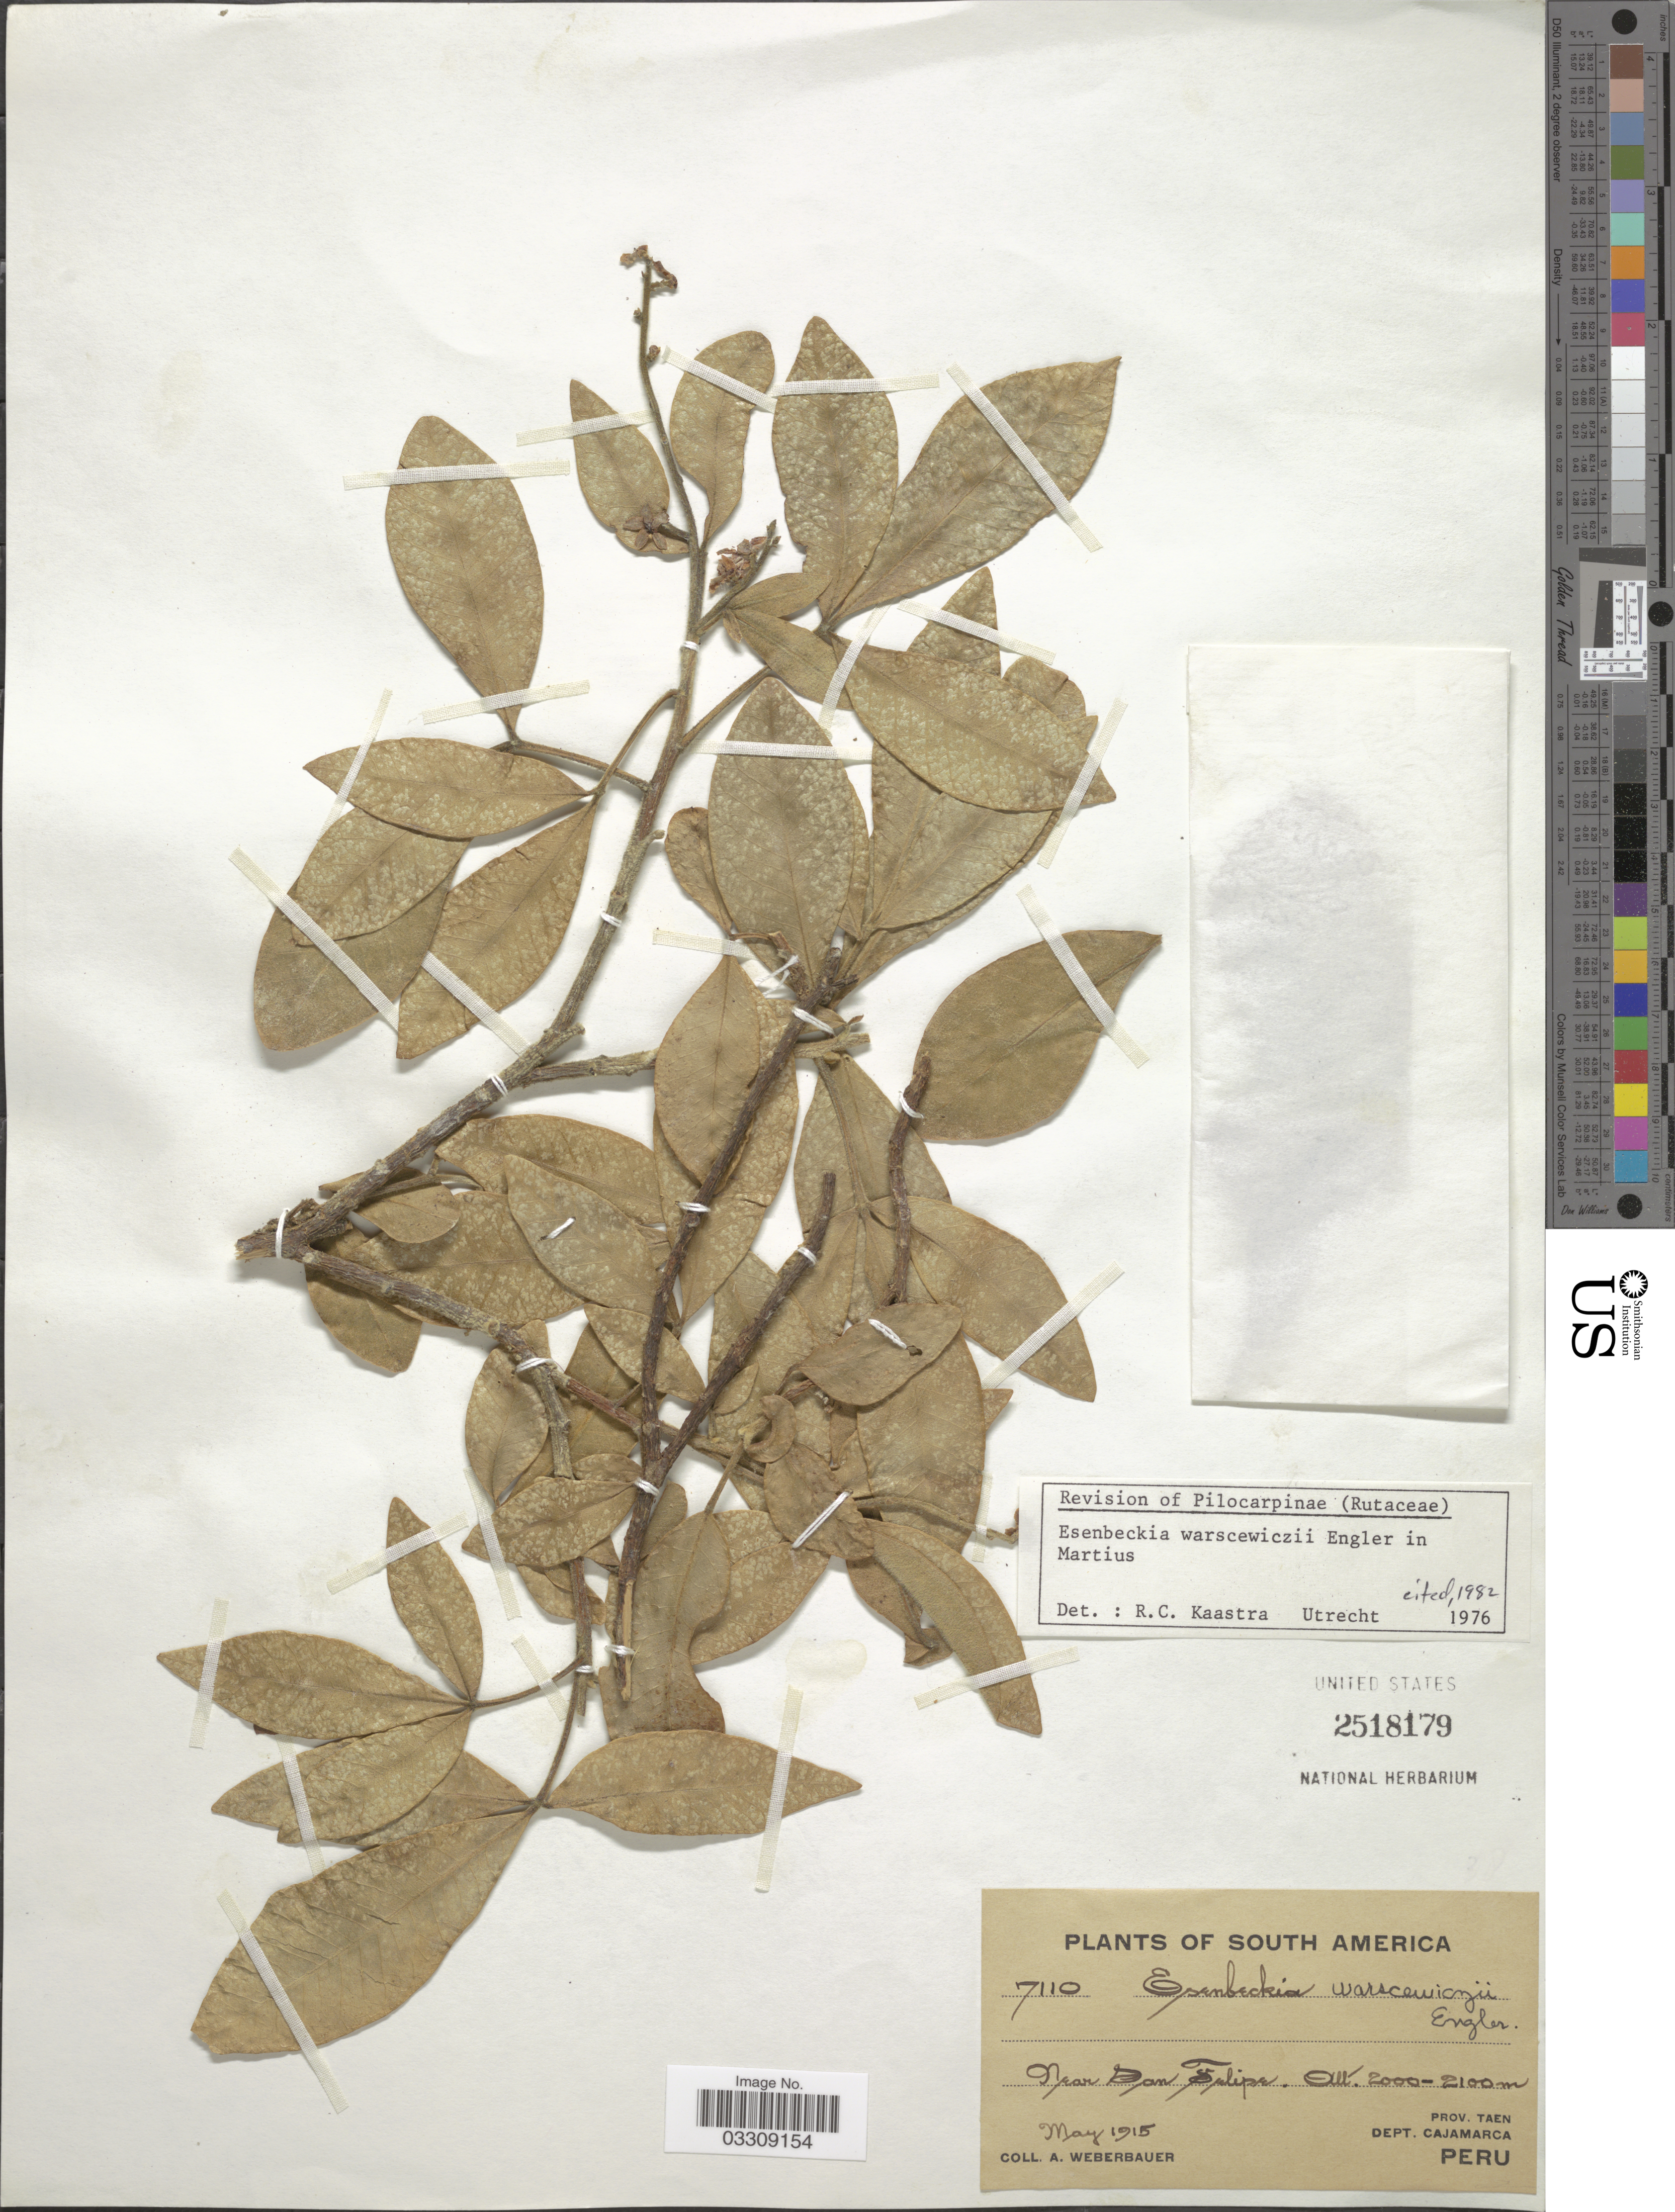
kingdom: Plantae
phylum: Tracheophyta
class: Magnoliopsida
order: Sapindales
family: Rutaceae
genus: Esenbeckia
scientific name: Esenbeckia warscewiczii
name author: Engl.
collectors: A. Weberbauer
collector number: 7110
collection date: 1915-05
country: Peru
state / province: Cajamarca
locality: Near San Felipe. Prov. Taen. Dept. Cajamarca.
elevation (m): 2000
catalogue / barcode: US 2518179